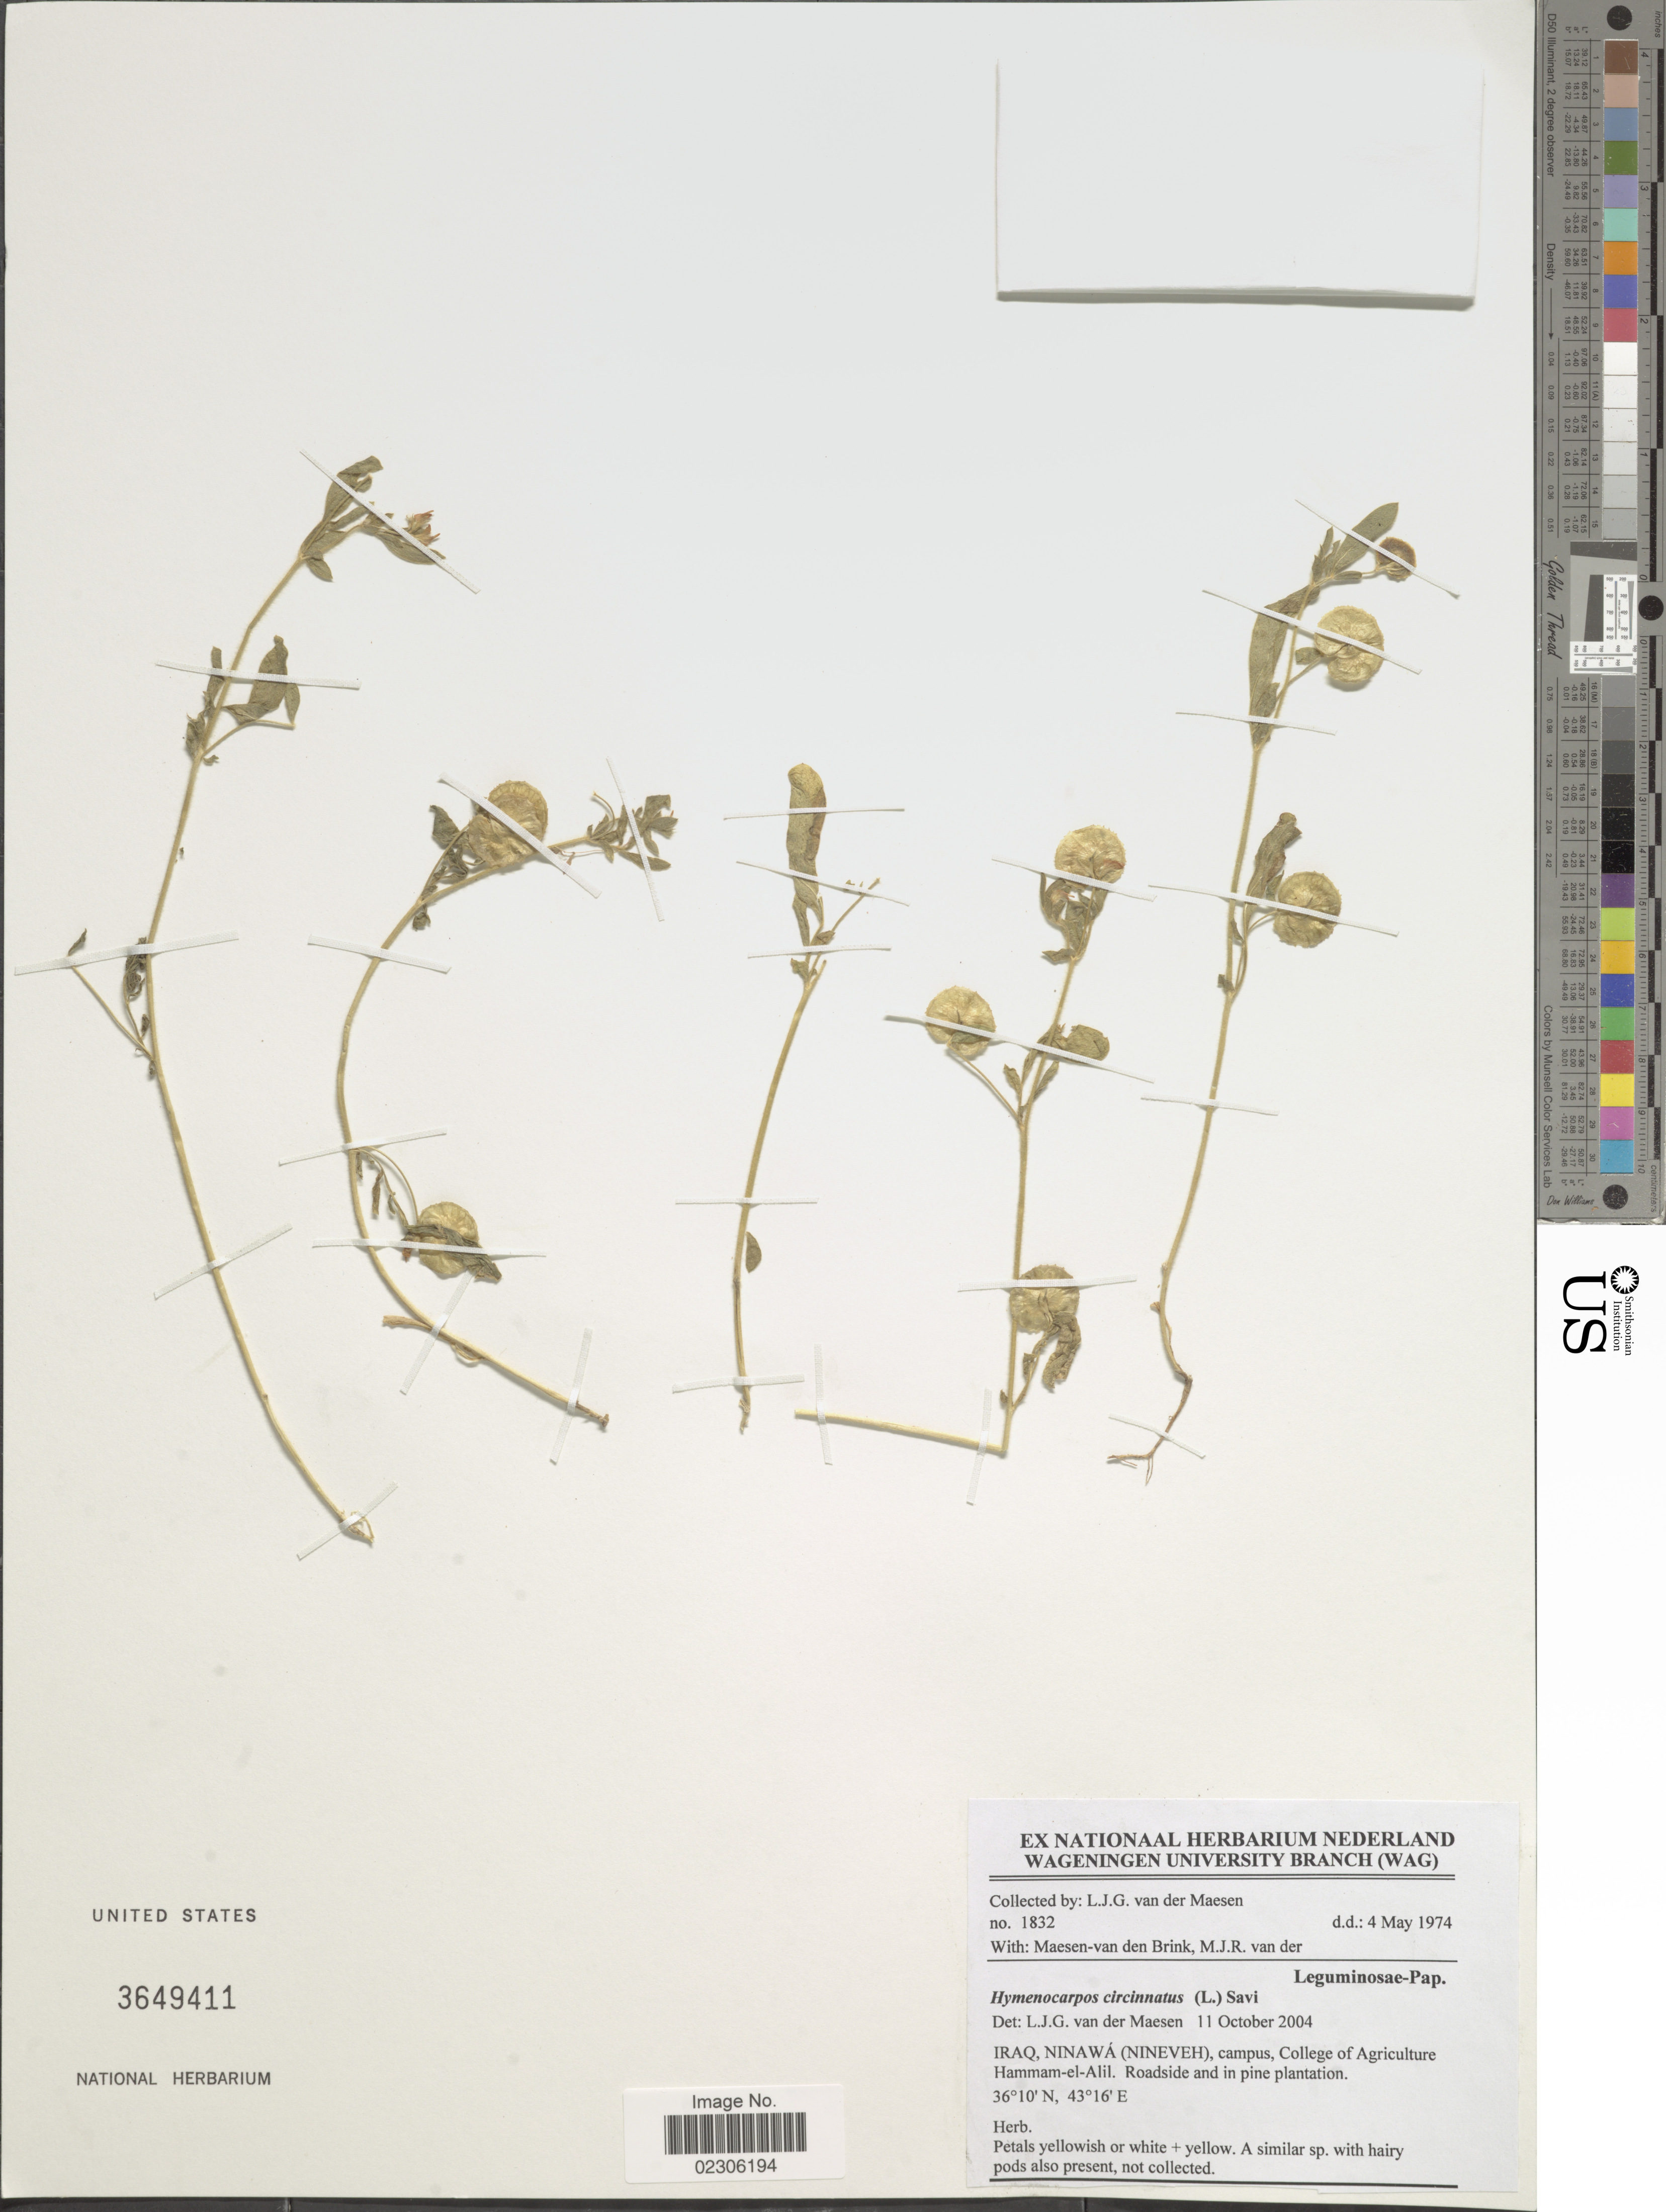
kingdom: Plantae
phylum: Tracheophyta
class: Magnoliopsida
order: Fabales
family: Fabaceae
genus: Hymenocarpos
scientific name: Hymenocarpos circinnatus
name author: (L.) Savi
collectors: L. van der Maesen, M. Maesen-van den Brink & v. M. J. R.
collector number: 183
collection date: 1974-05-20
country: Iraq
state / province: Ninawa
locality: Iraq, Ninawa (NIneveh) camnpus, College of Agriculture Hamman-el-Alil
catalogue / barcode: US 3649411